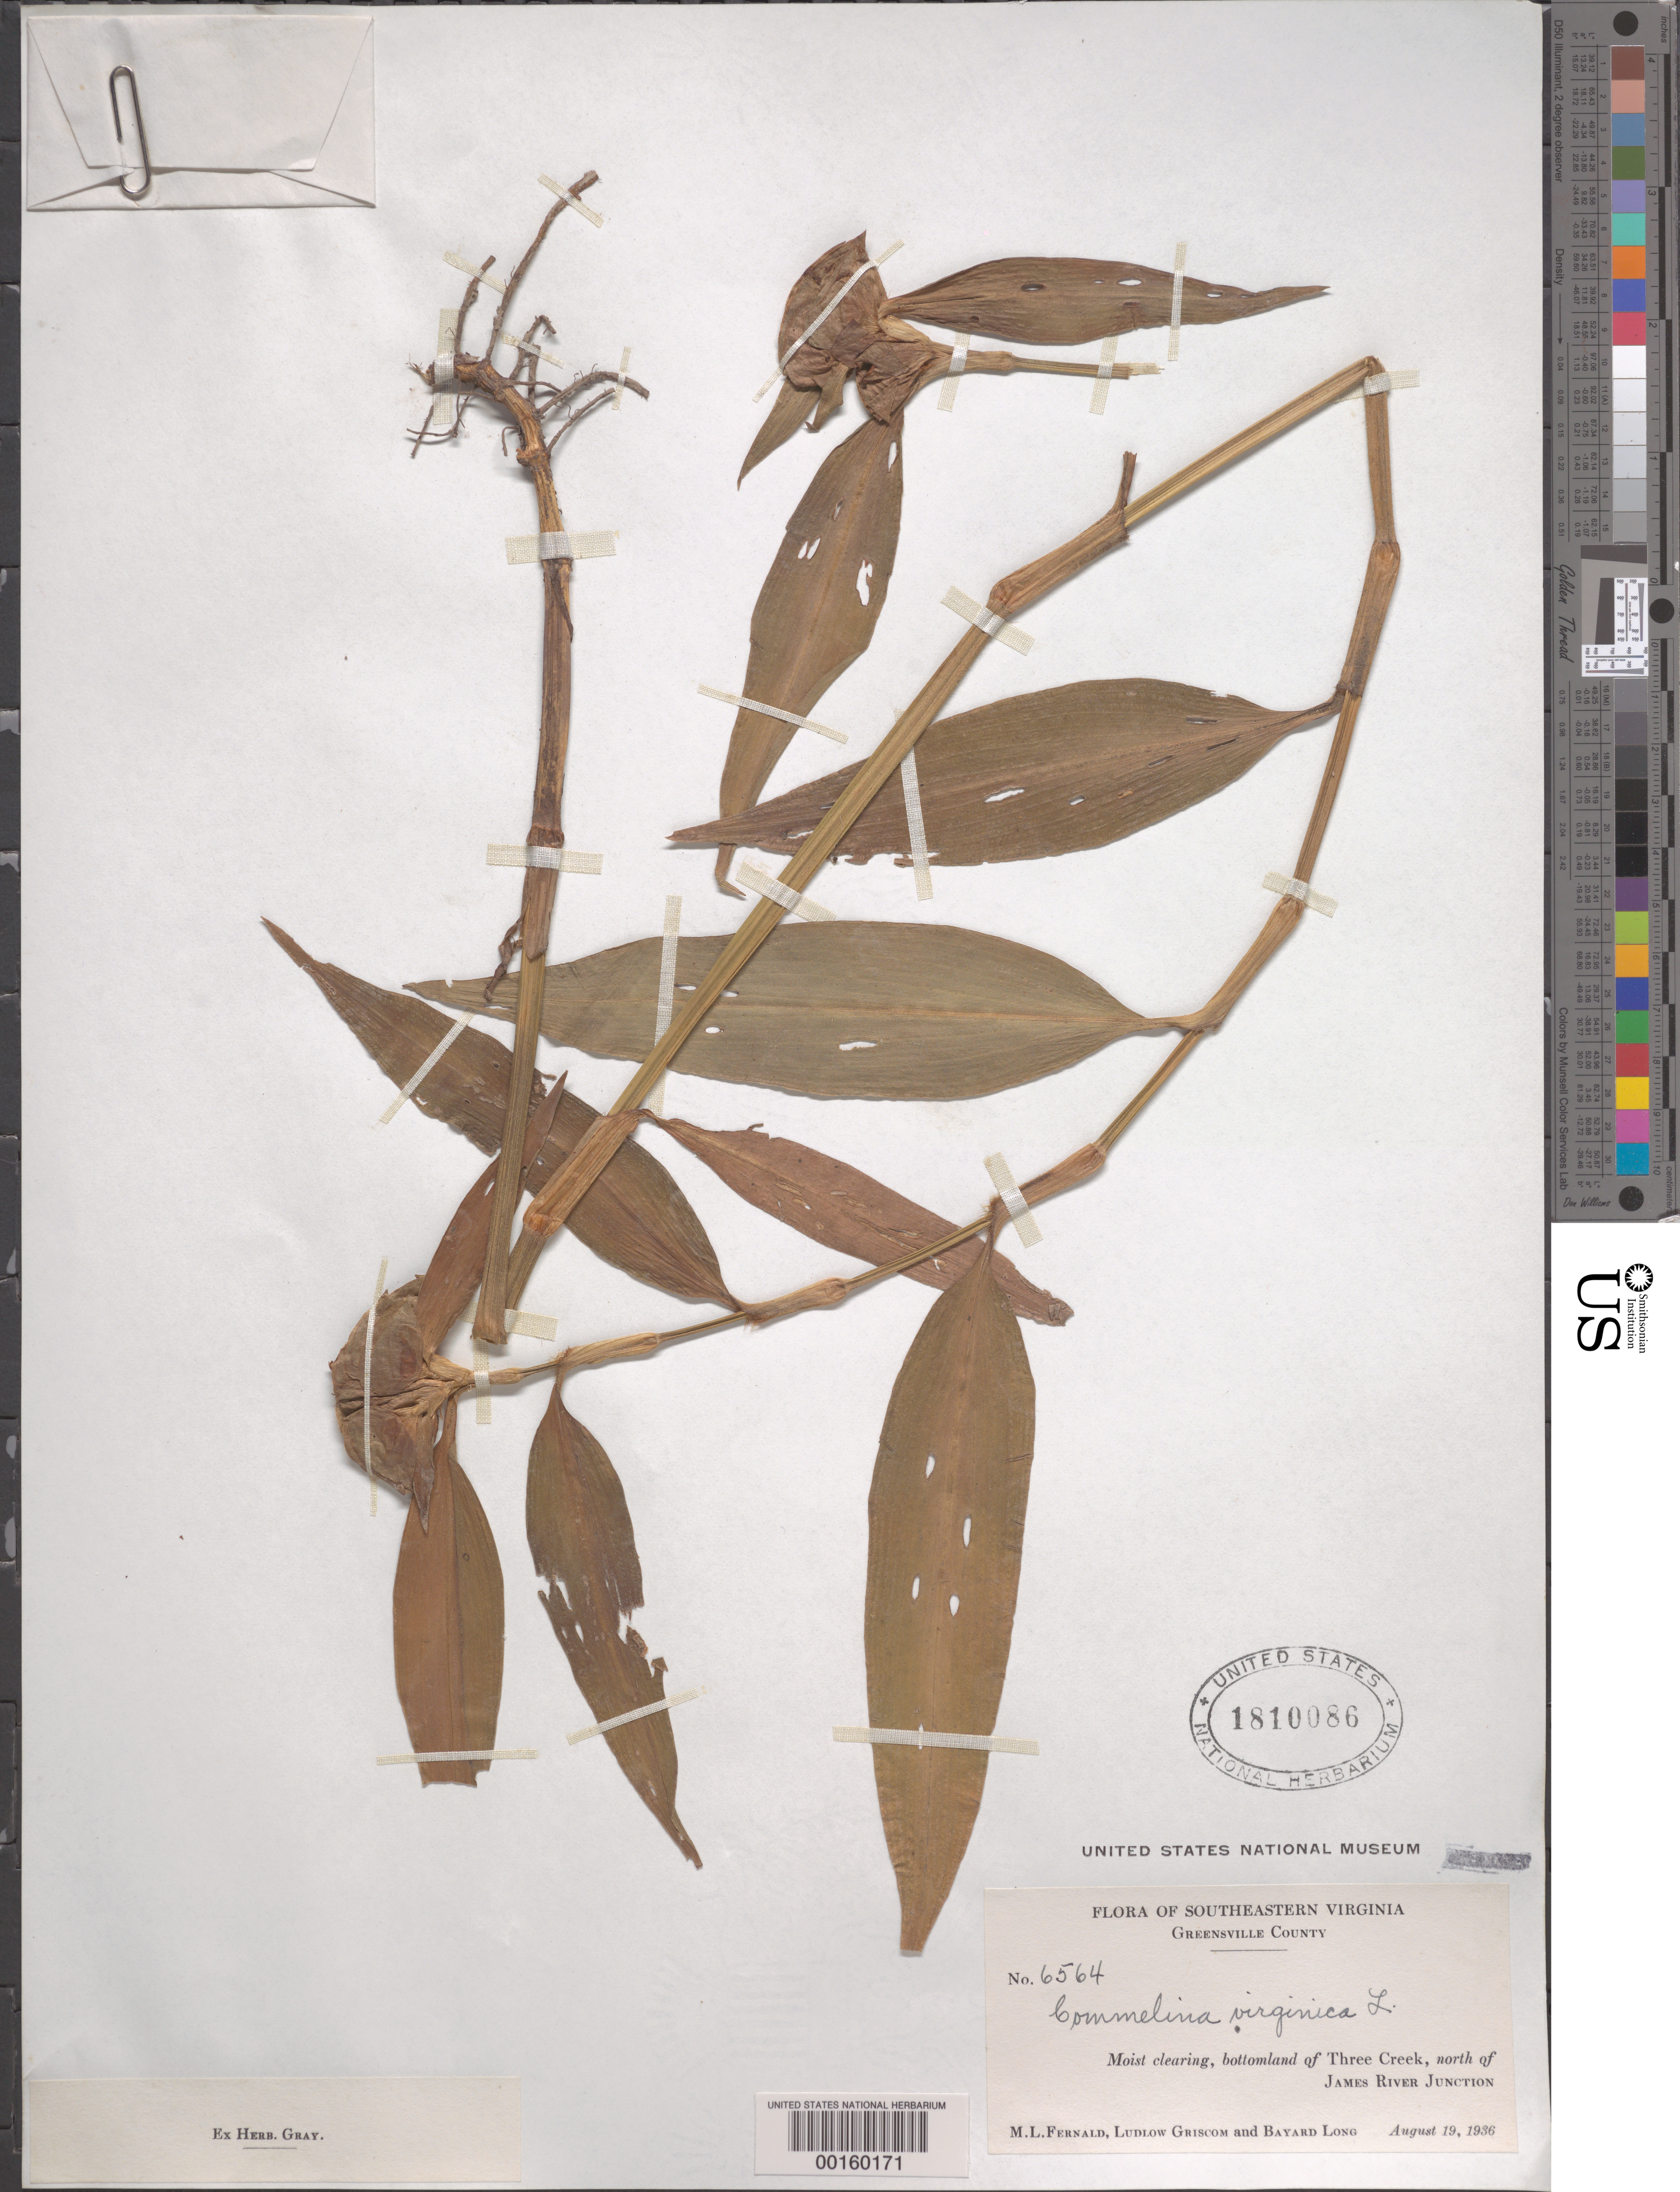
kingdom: Plantae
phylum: Tracheophyta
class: Liliopsida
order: Commelinales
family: Commelinaceae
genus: Commelina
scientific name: Commelina virginica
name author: L.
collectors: M. L. Fernald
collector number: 6564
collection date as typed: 19 Aug 1936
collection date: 1936-08-19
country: United States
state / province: Virginia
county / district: Greensville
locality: Three creek, n. of james river junction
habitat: Moist clearing-bottomland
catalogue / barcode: US 1810086